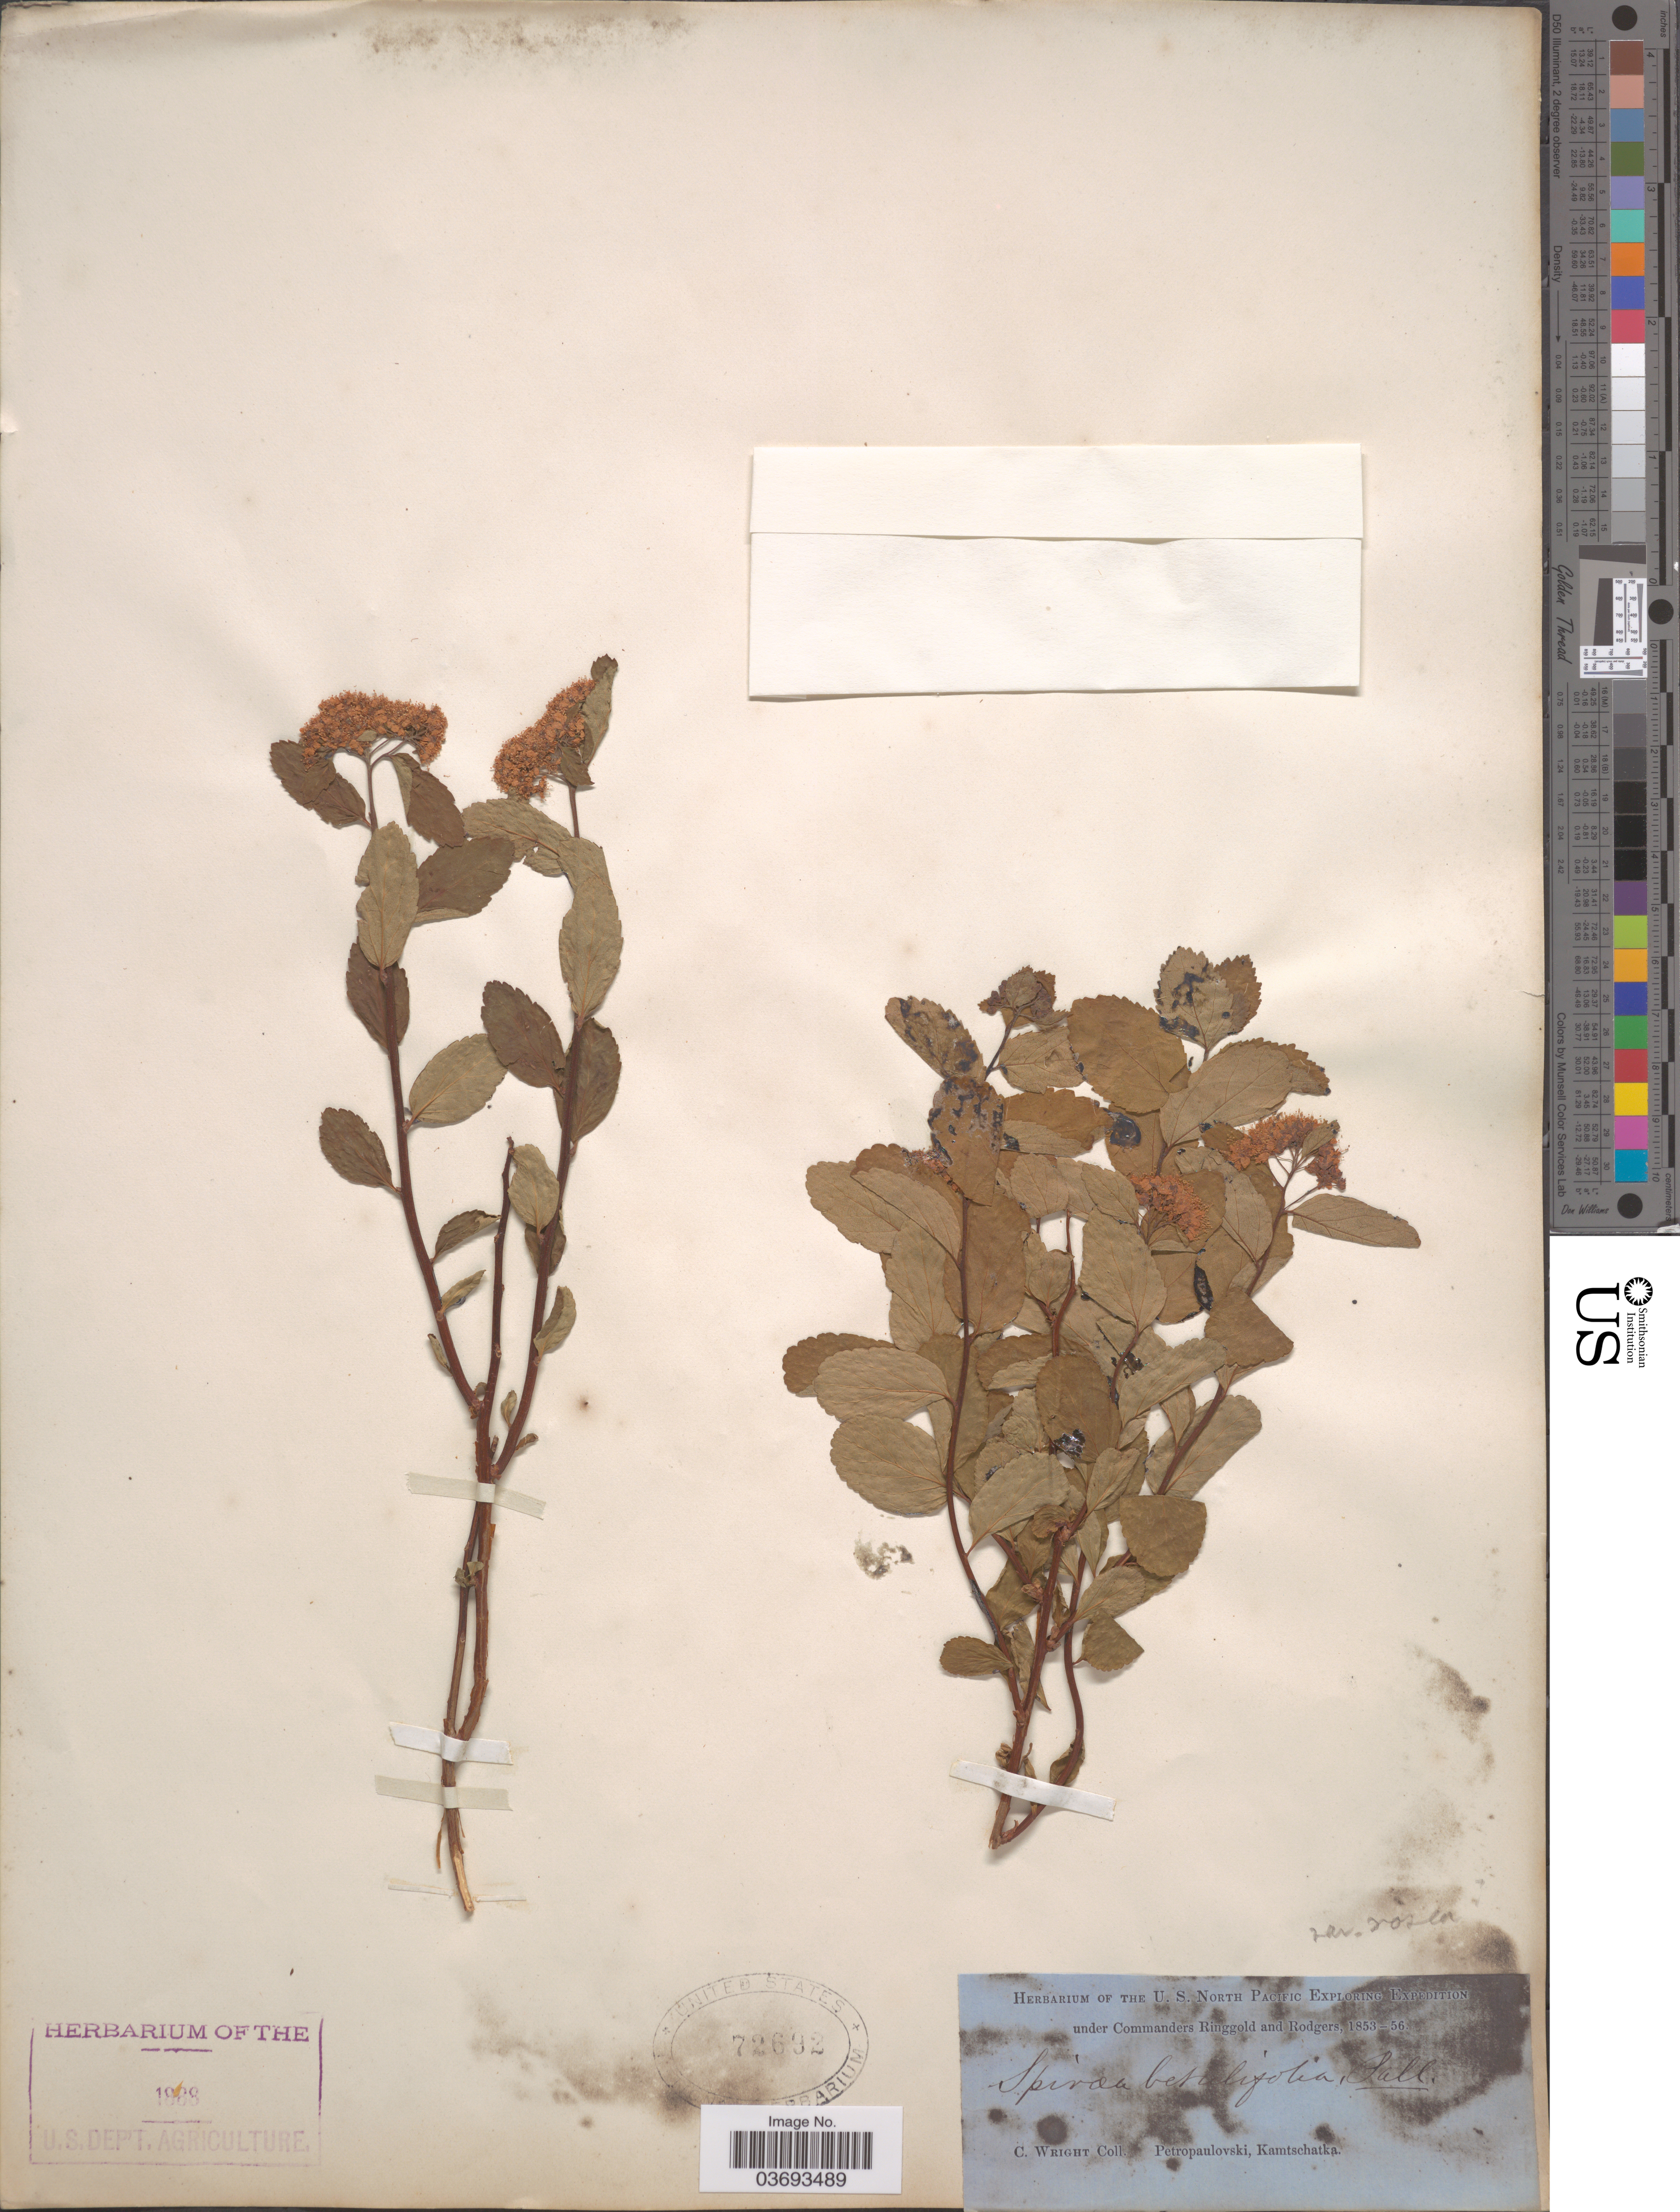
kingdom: Plantae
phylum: Tracheophyta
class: Magnoliopsida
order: Rosales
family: Rosaceae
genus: Spiraea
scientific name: Spiraea japonica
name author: L. f.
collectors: C. Wright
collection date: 1853/1856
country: Russian Federation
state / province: Kamchatka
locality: Petropaulovski, Kamtschatka.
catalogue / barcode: US 72692